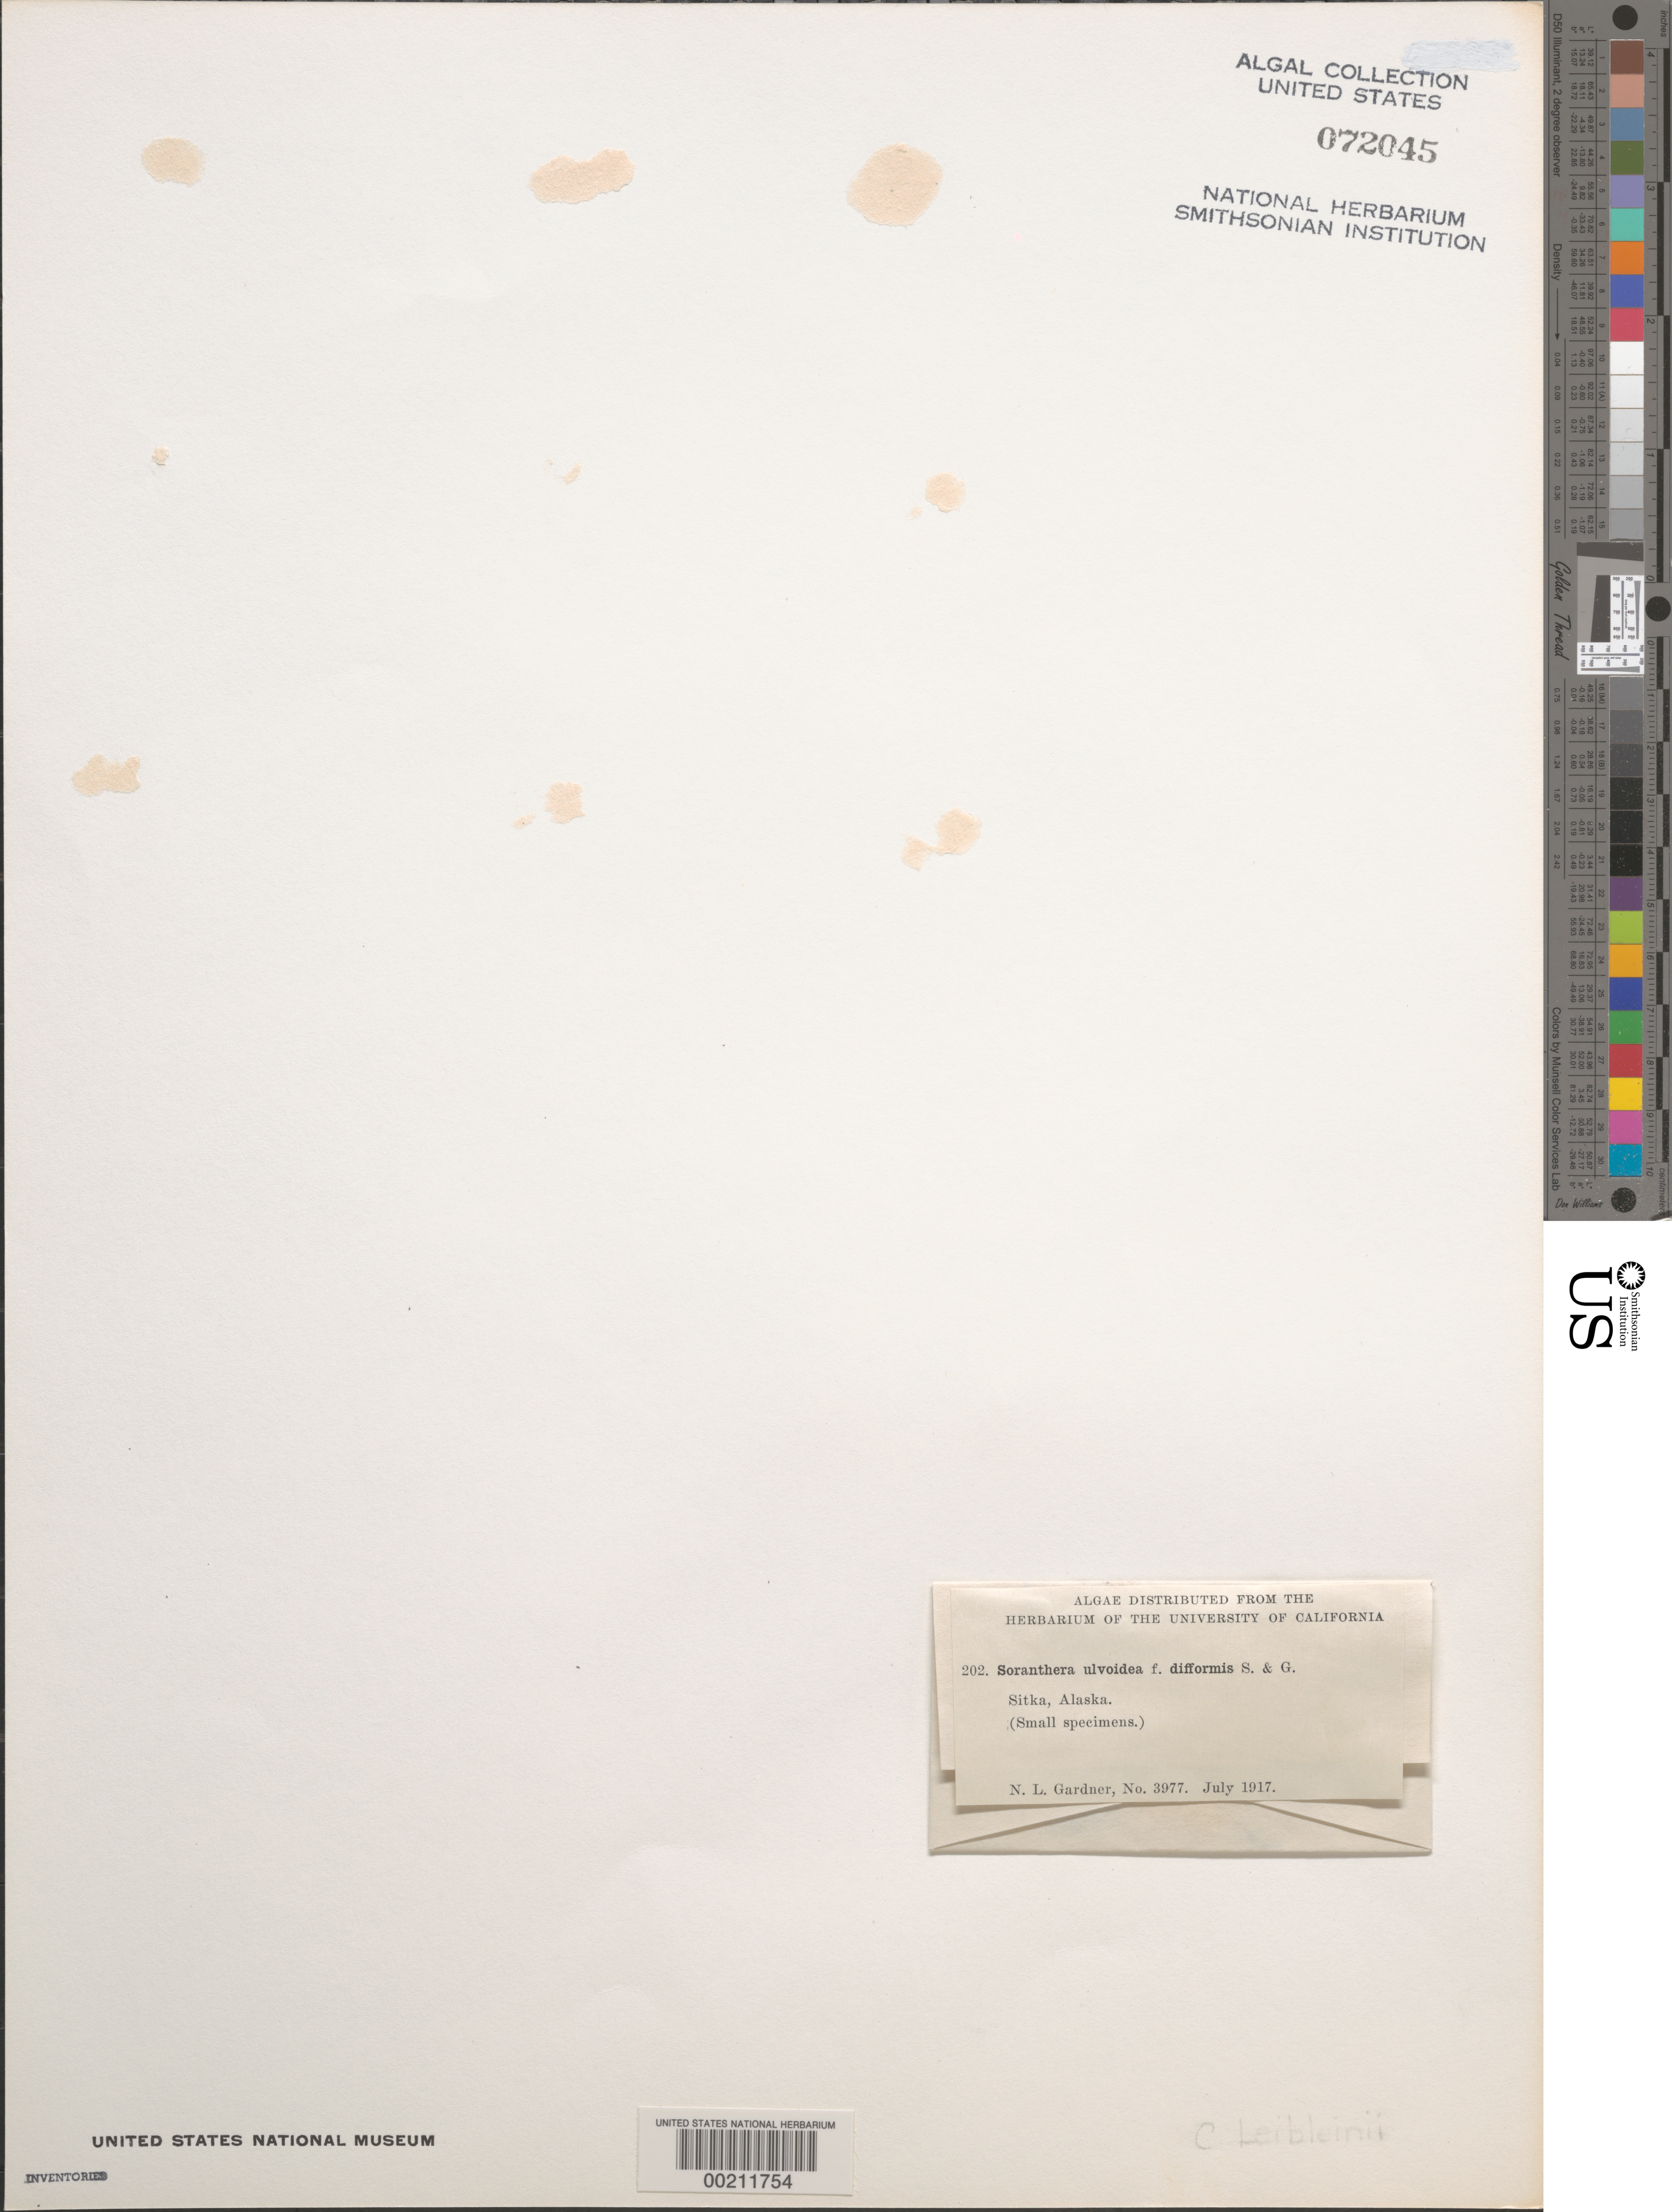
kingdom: Chromista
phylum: Ochrophyta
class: Phaeophyceae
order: Dictyosiphonales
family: Punctariaceae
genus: Soranthera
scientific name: Soranthera ulvoidea f. difformis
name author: Setch. & N.L. Gardner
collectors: N. Gardner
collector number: NLG 3977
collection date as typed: Jul 1917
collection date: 1917-07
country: United States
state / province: Alaska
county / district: Sitka Division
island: Baranof Island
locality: Sitka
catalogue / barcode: US 72045